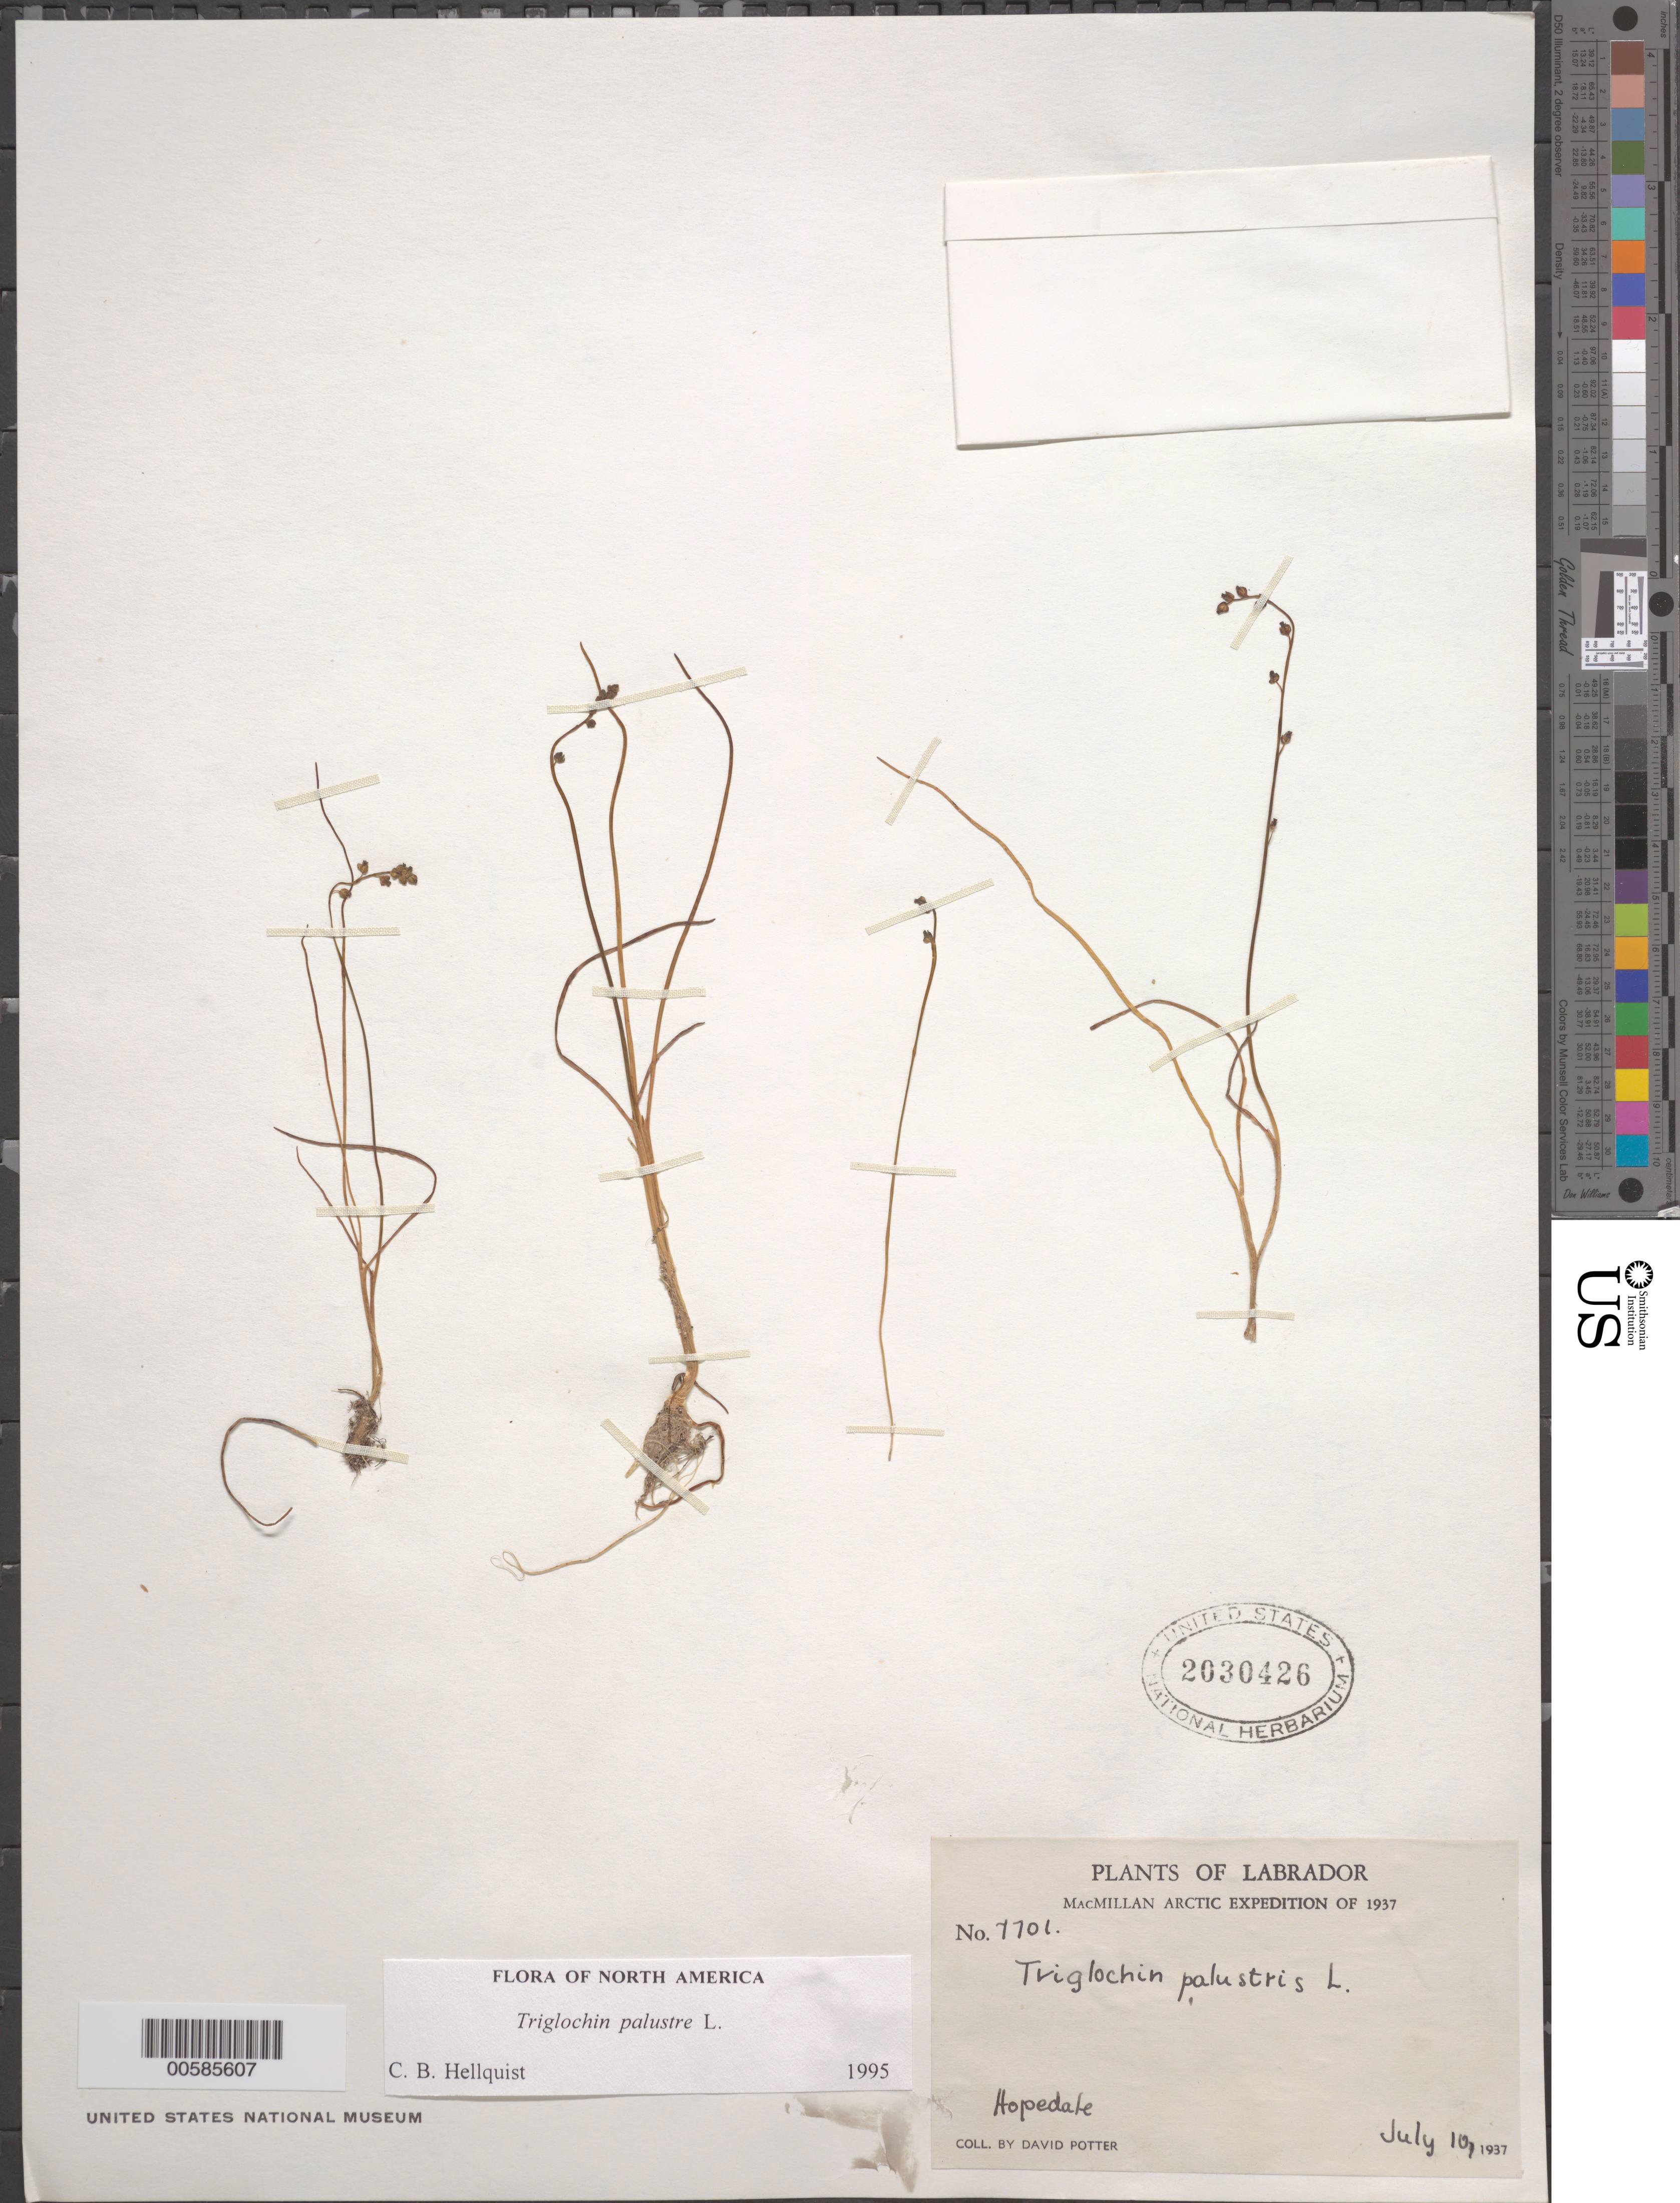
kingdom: Plantae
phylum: Tracheophyta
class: Liliopsida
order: Alismatales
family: Juncaginaceae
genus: Triglochin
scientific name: Triglochin palustris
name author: L.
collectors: D. Potter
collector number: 7701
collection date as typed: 10 Jul 1937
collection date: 1937-07-10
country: Canada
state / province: Newfoundland and Labrador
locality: Labrador, Hopedale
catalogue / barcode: US 2030426